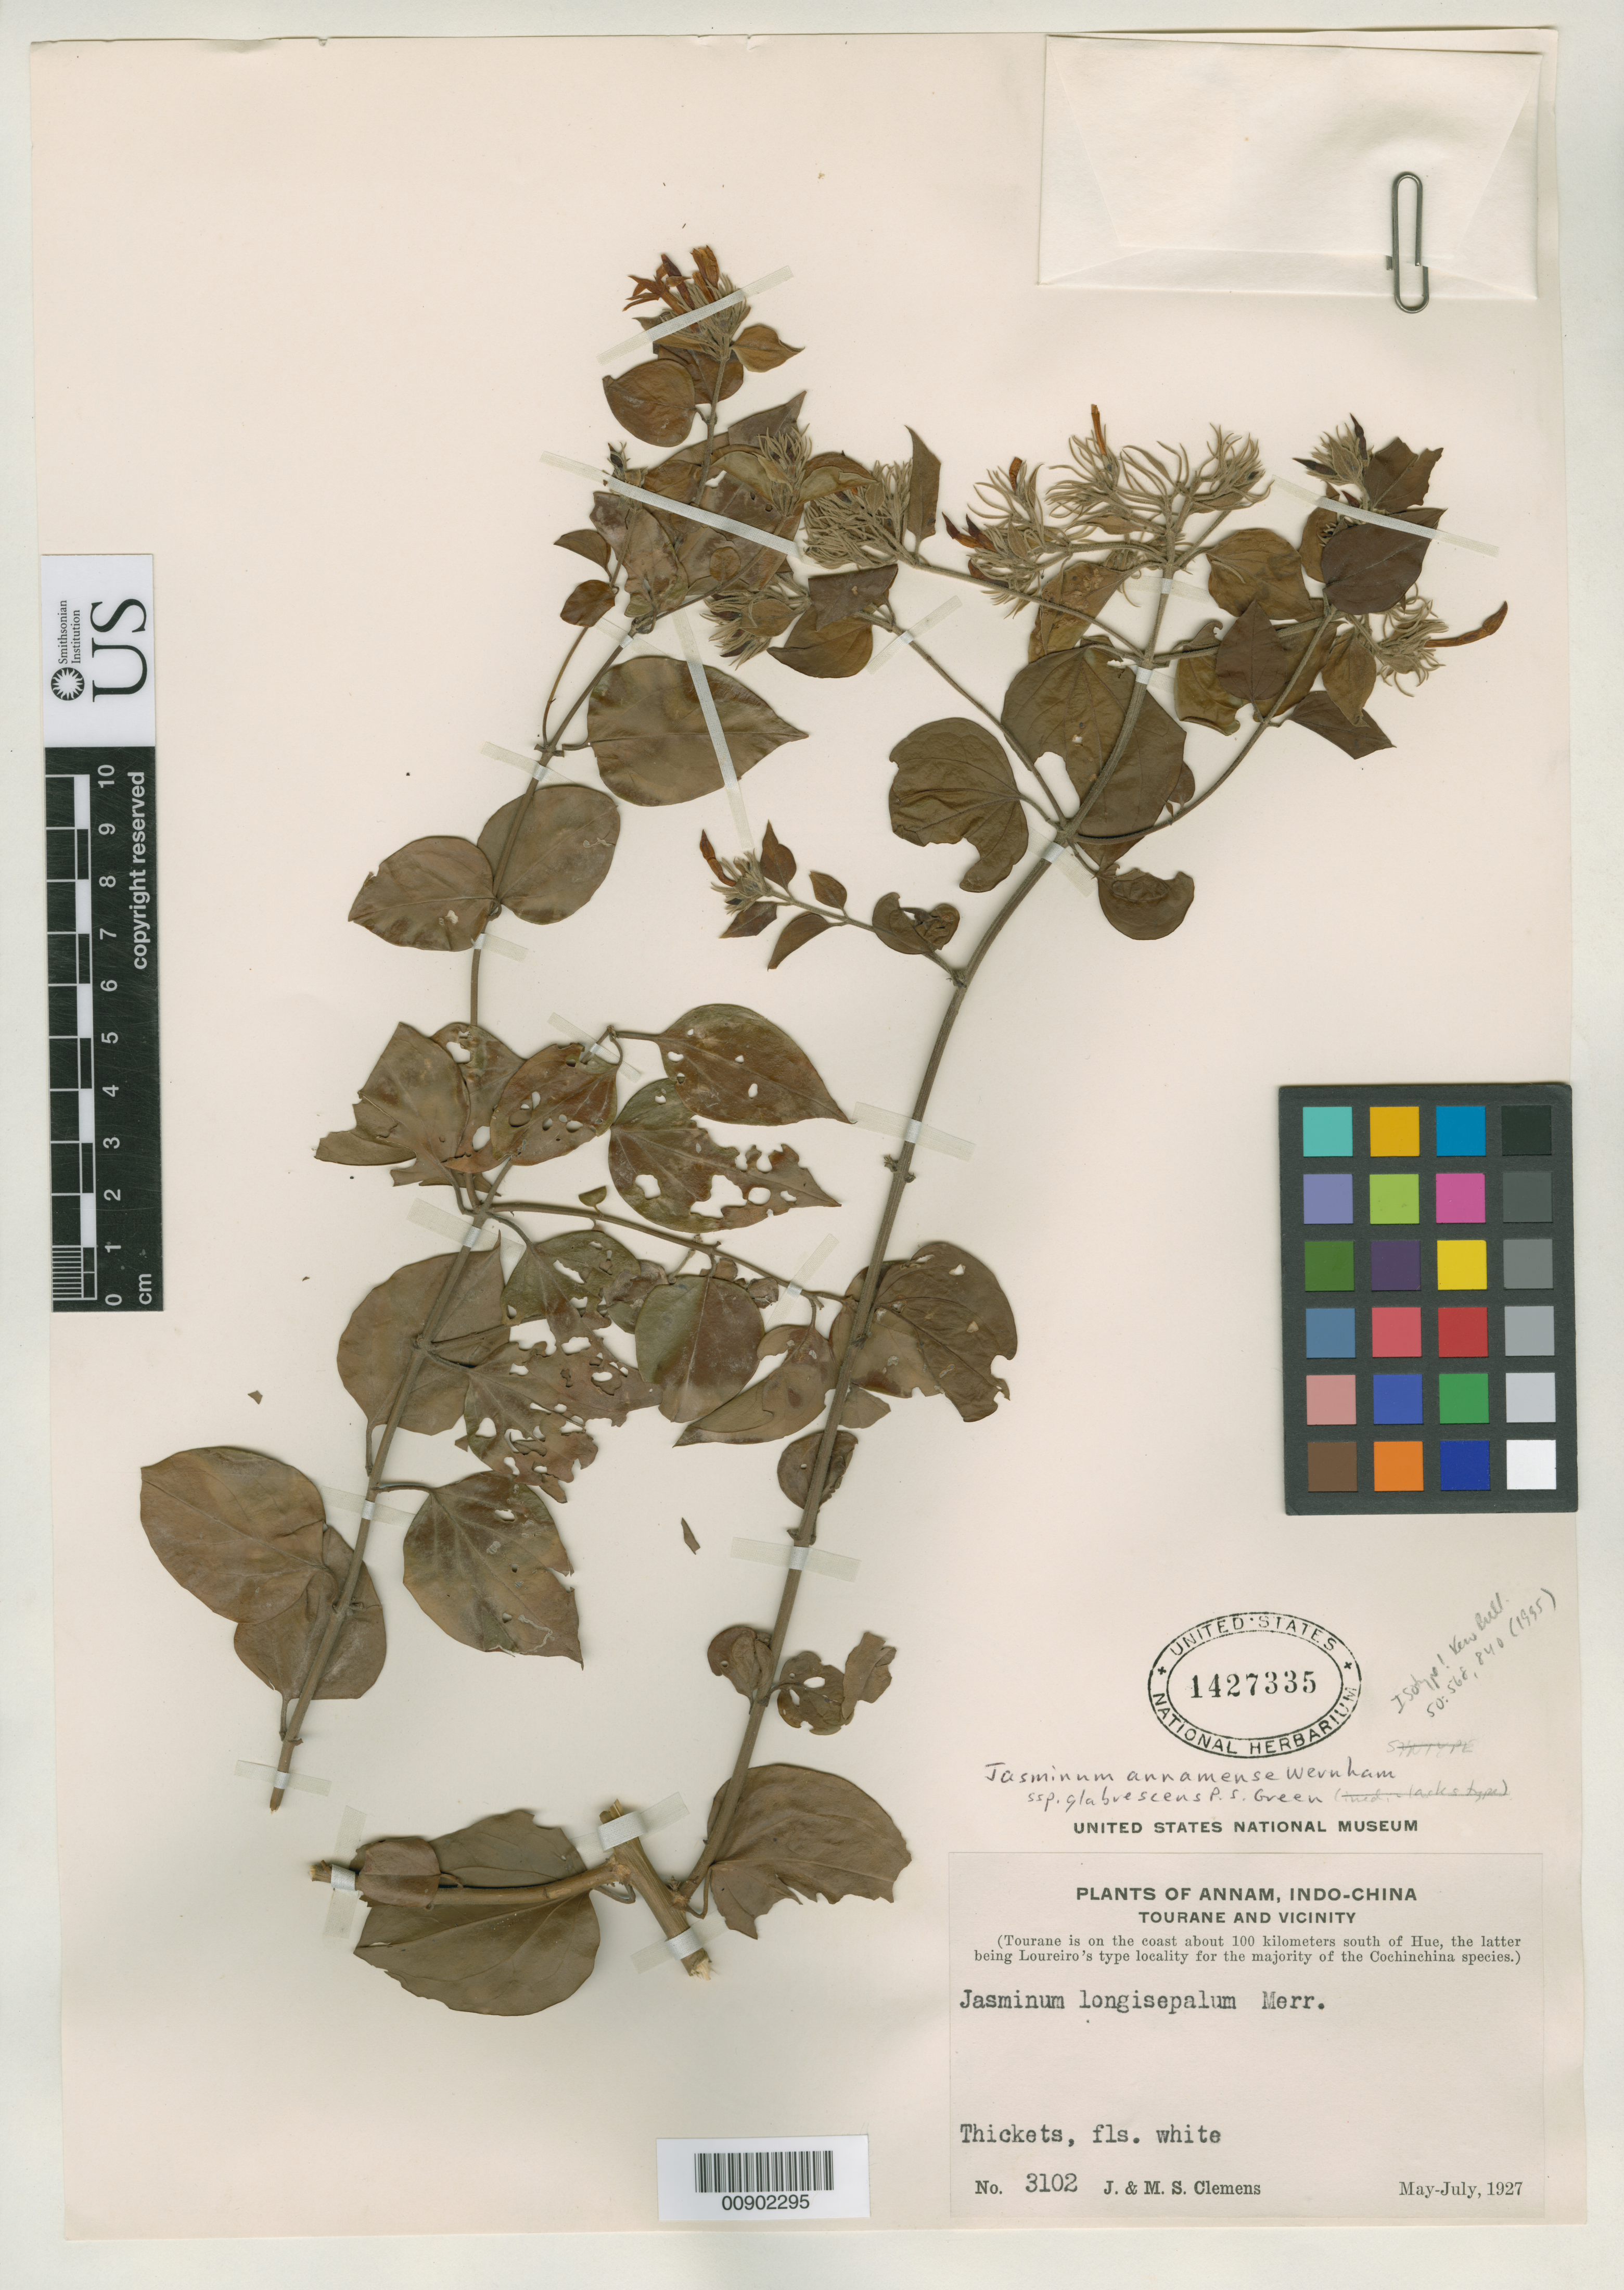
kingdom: Plantae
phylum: Tracheophyta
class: Magnoliopsida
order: Lamiales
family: Oleaceae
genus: Jasminum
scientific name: Jasminum annamense subsp. glabrescens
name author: P.S. Green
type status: Isotype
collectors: J. Clemens & M. S. Clemens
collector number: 3102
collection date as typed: May 1927 to -- Jul 1927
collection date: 1927-05/1927-07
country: Vietnam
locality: Annam, Indo-China, Tourane and vicinity.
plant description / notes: Published without type, p. 568; validated with type citation, p. 840.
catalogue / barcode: US 1427335